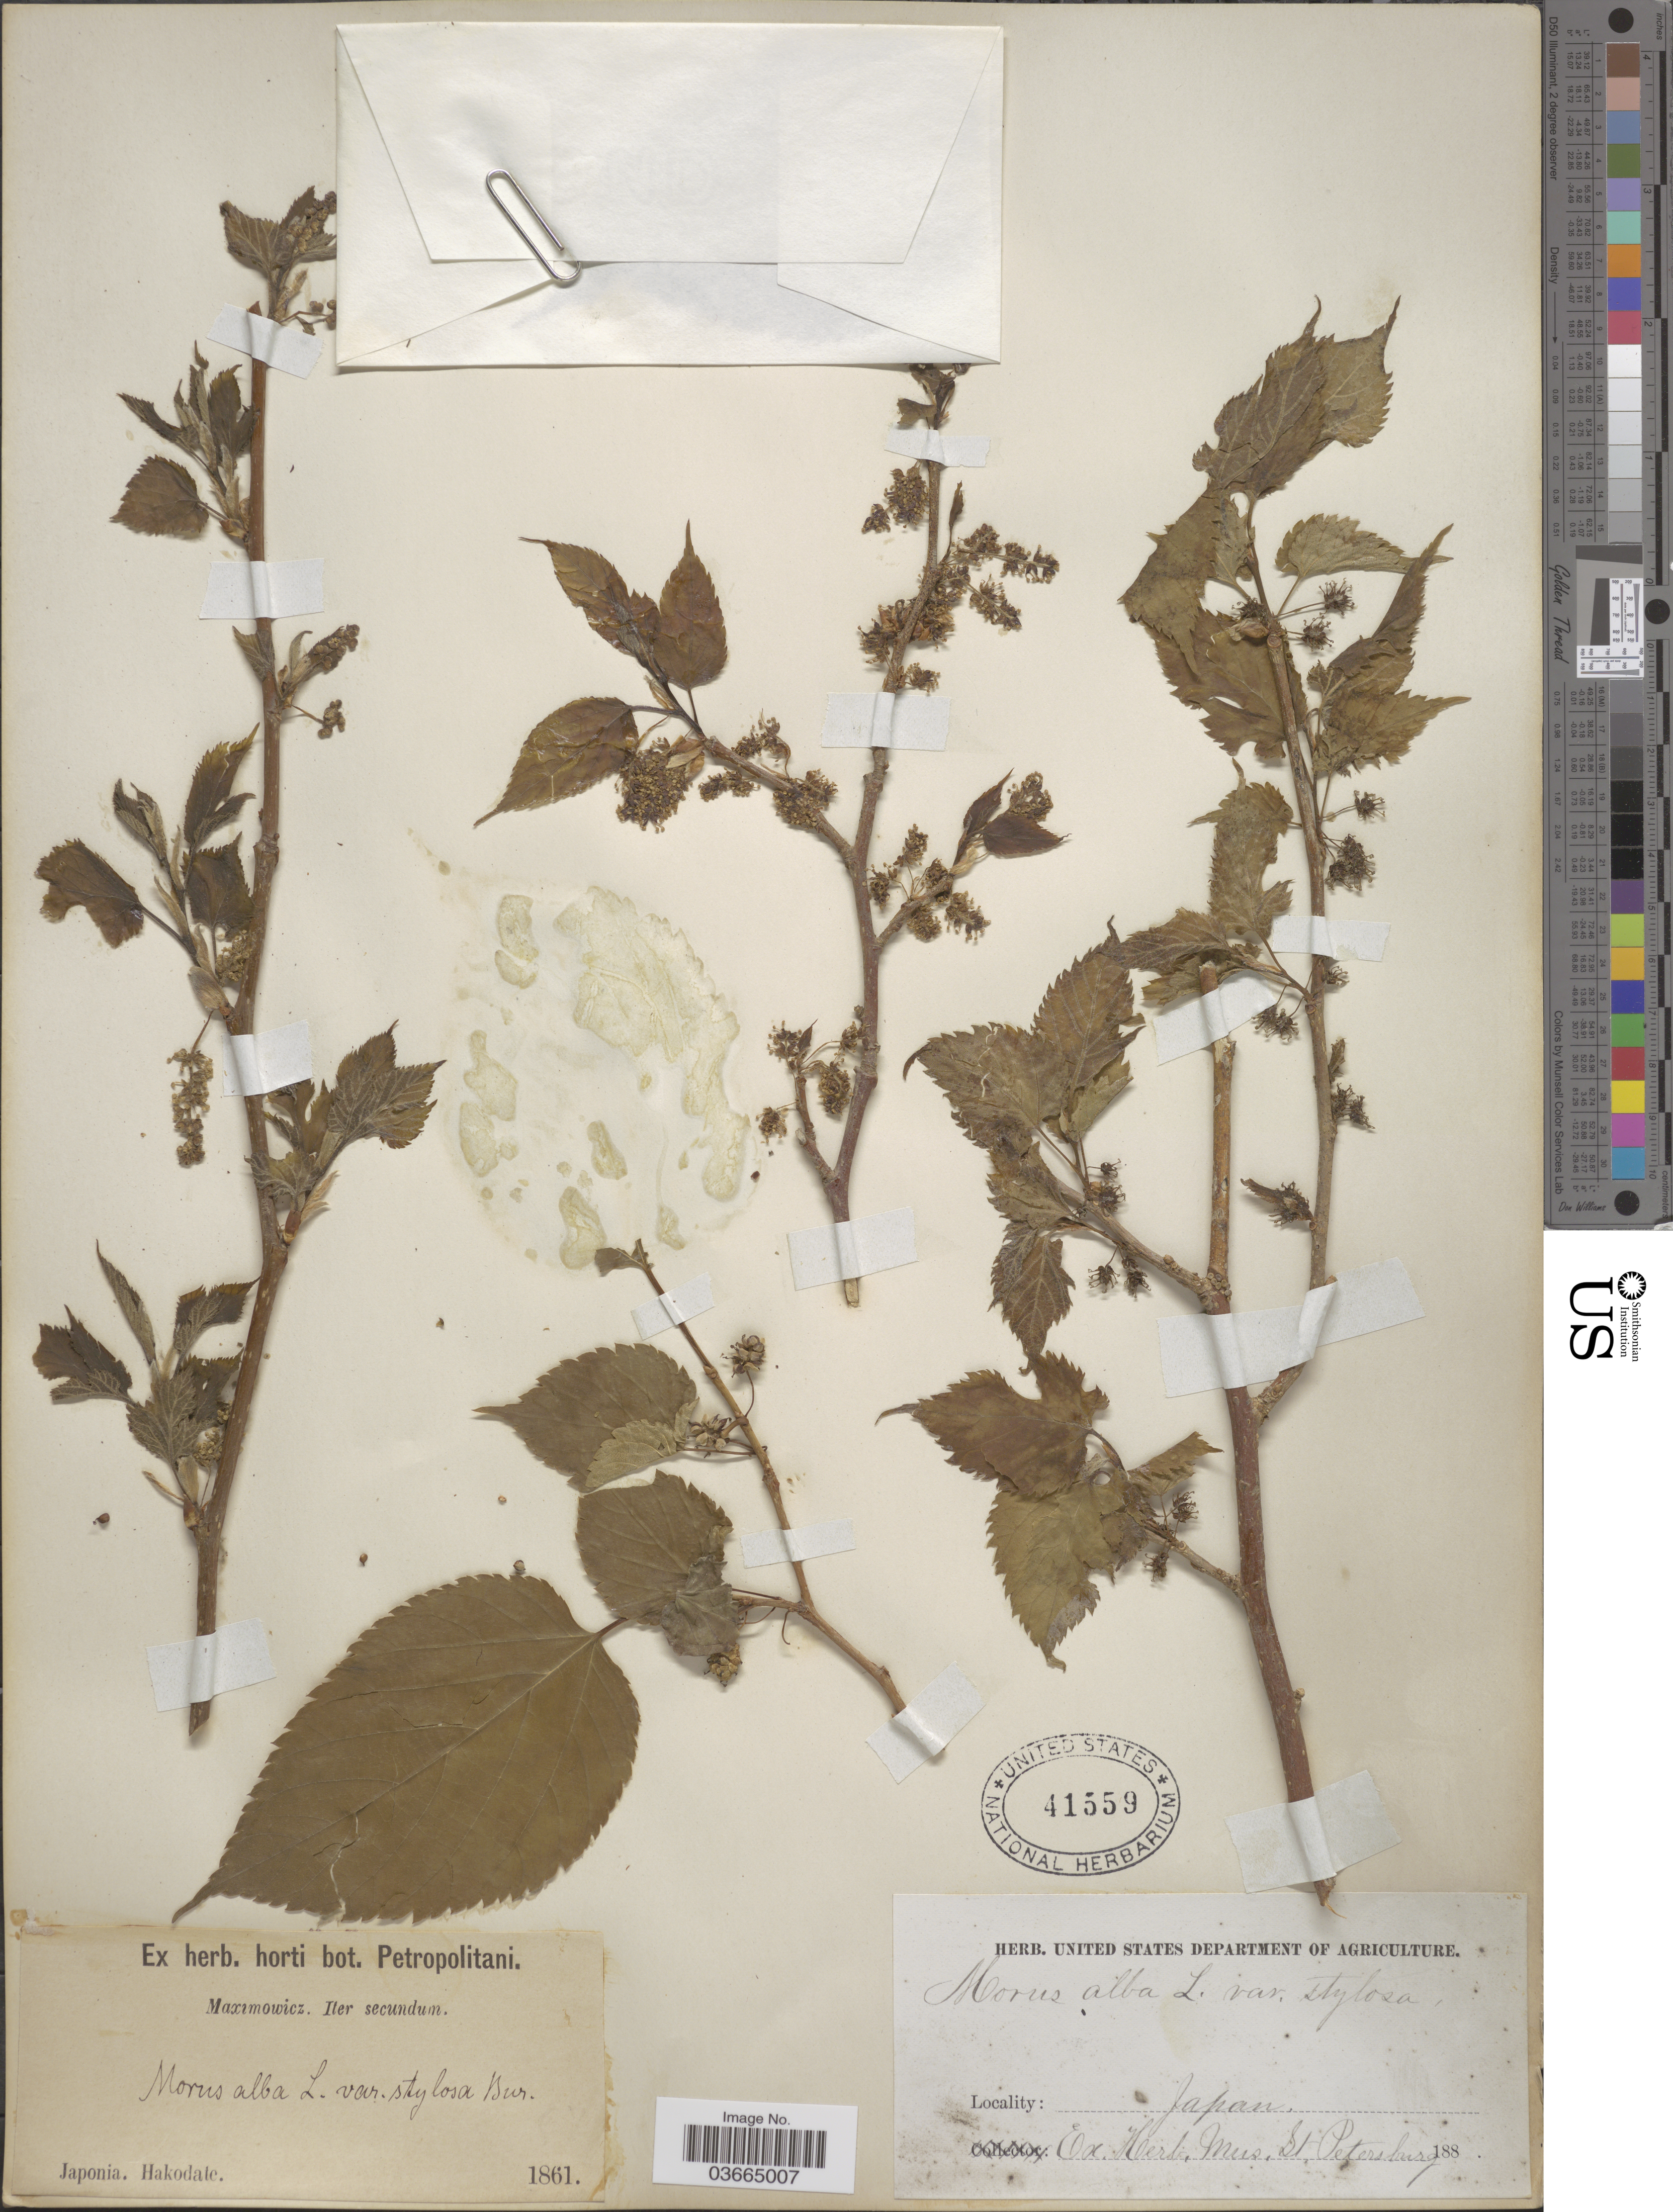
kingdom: Plantae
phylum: Tracheophyta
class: Magnoliopsida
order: Rosales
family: Moraceae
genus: Morus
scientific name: Morus alba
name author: L.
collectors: Maximowicz, --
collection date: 1861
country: Japan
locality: Japonia. Hakodate.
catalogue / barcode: US 41559